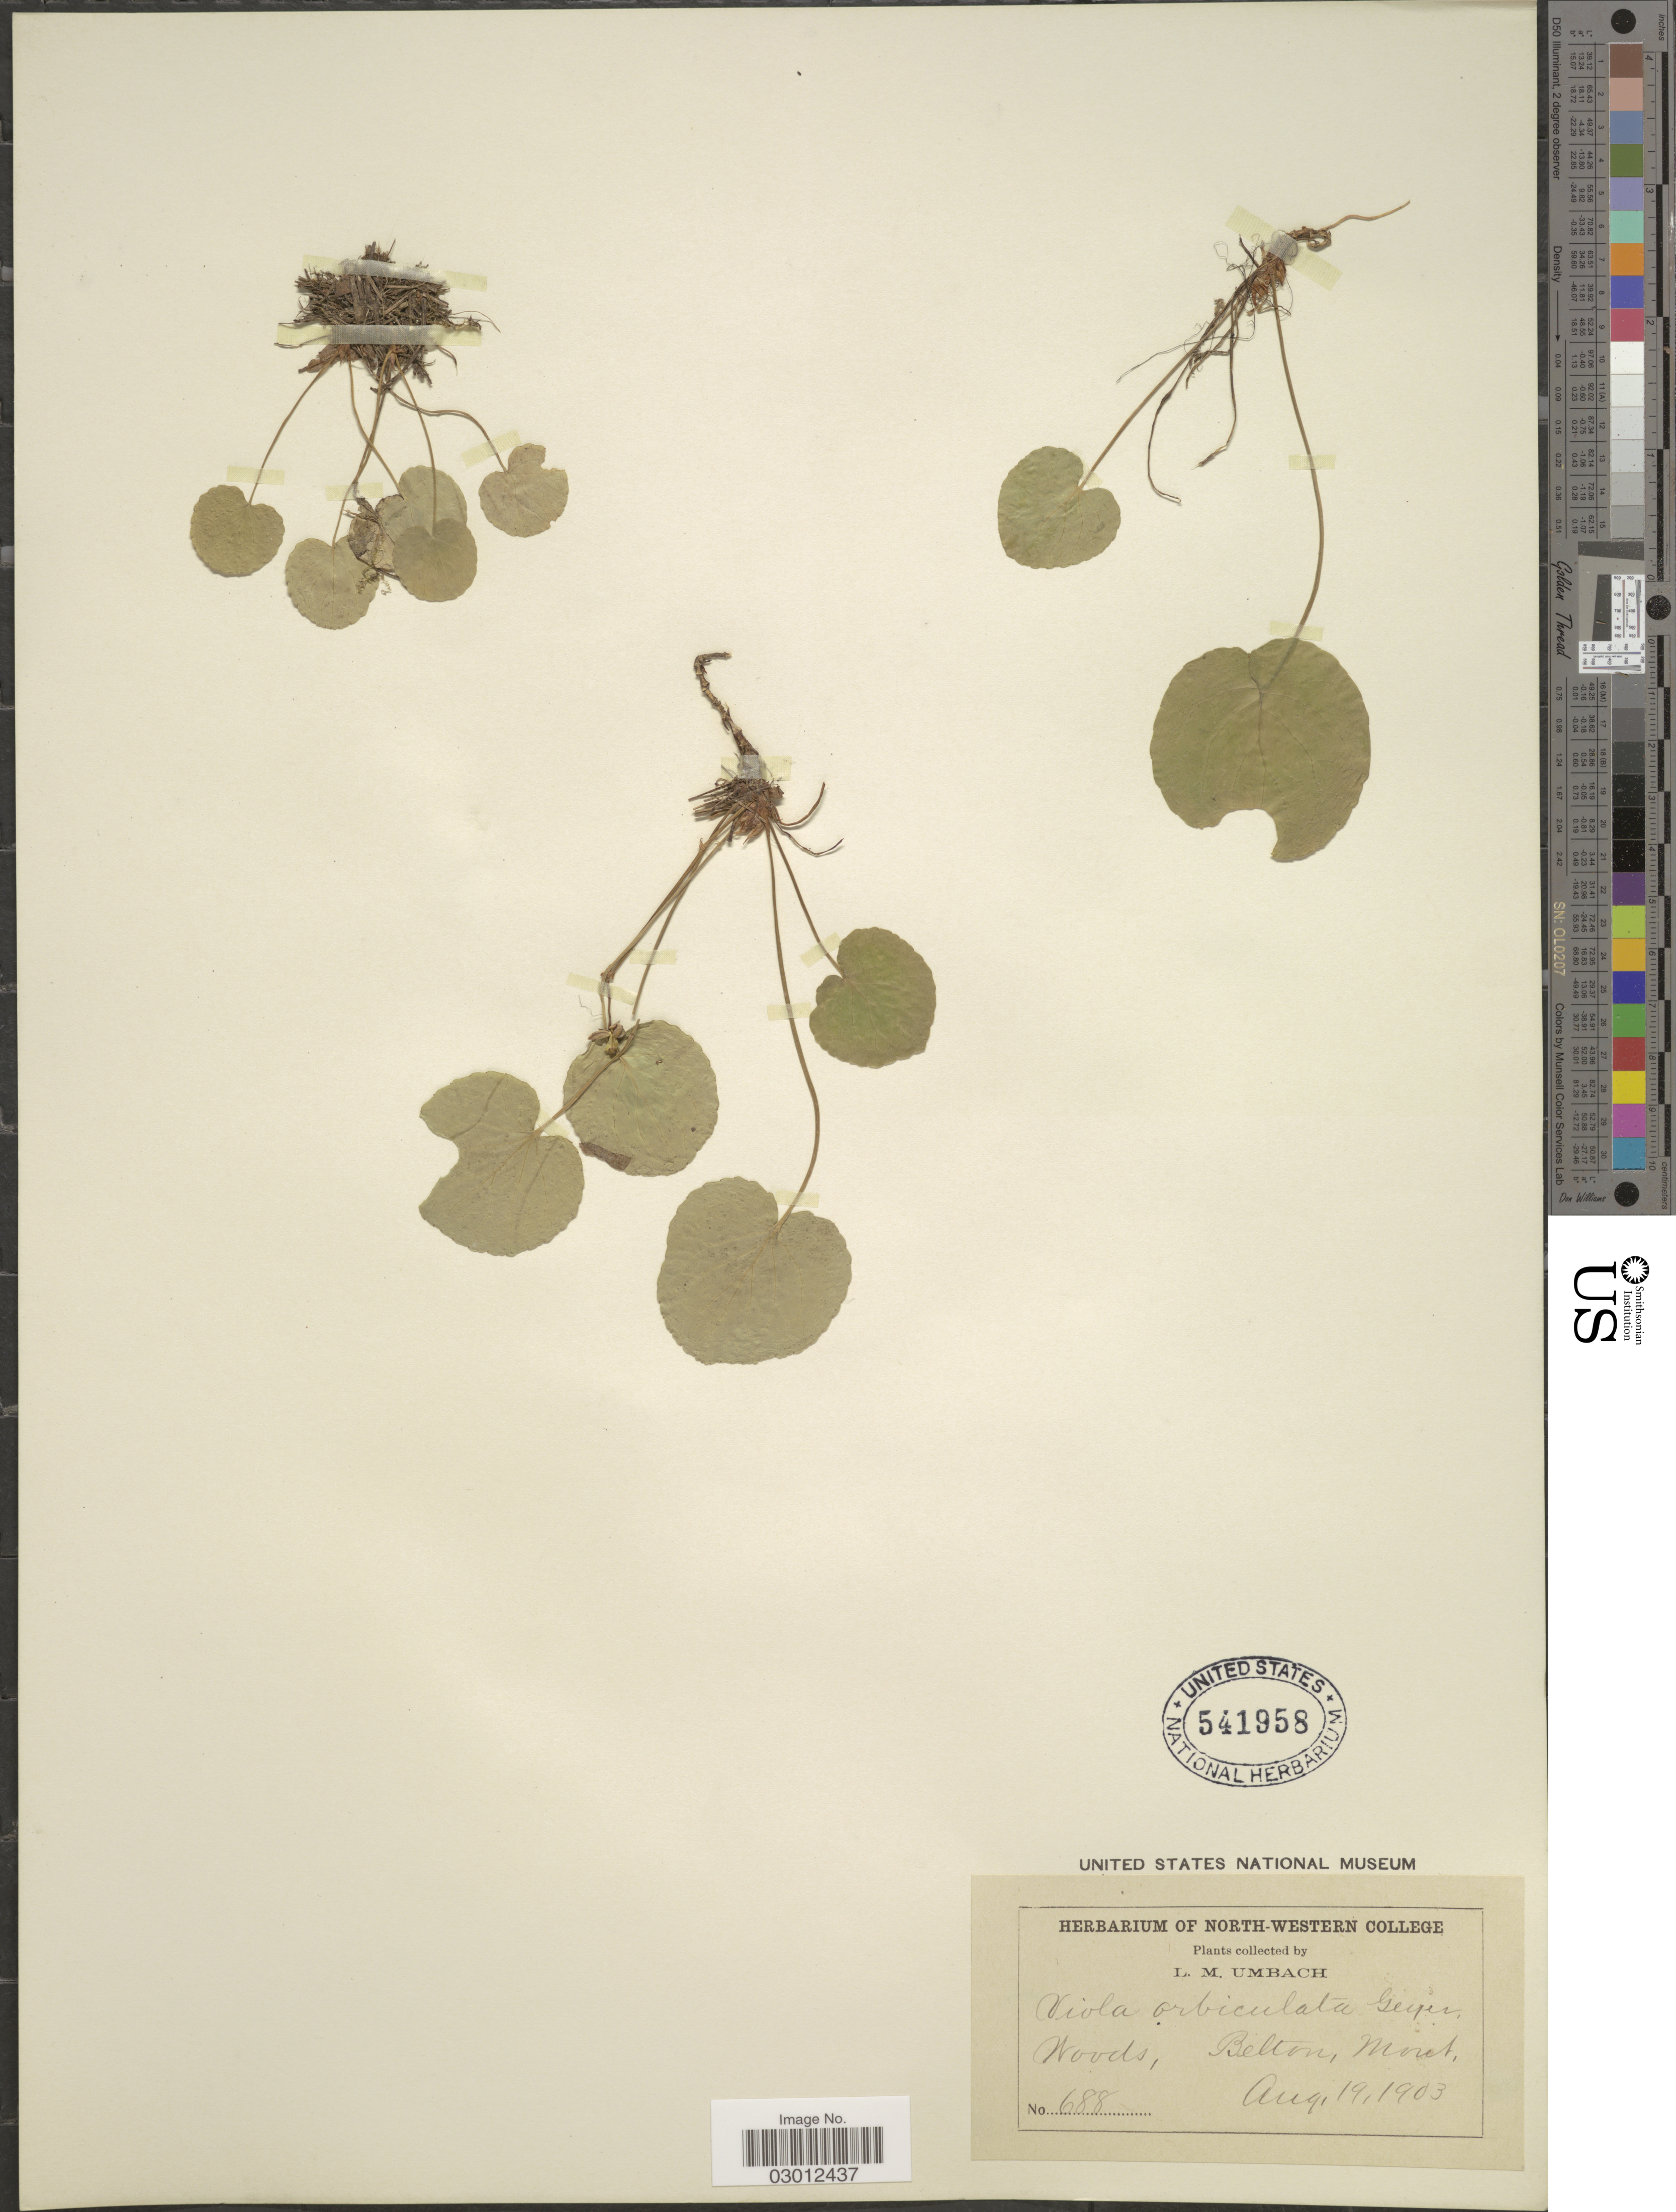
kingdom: Plantae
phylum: Tracheophyta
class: Magnoliopsida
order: Malpighiales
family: Violaceae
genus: Viola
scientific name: Viola orbiculata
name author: Geyer ex Hook.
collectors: L. M. Umbach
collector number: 688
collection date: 1903-08-19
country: United States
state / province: Montana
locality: Woods, Belton. Mont.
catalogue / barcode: US 541958